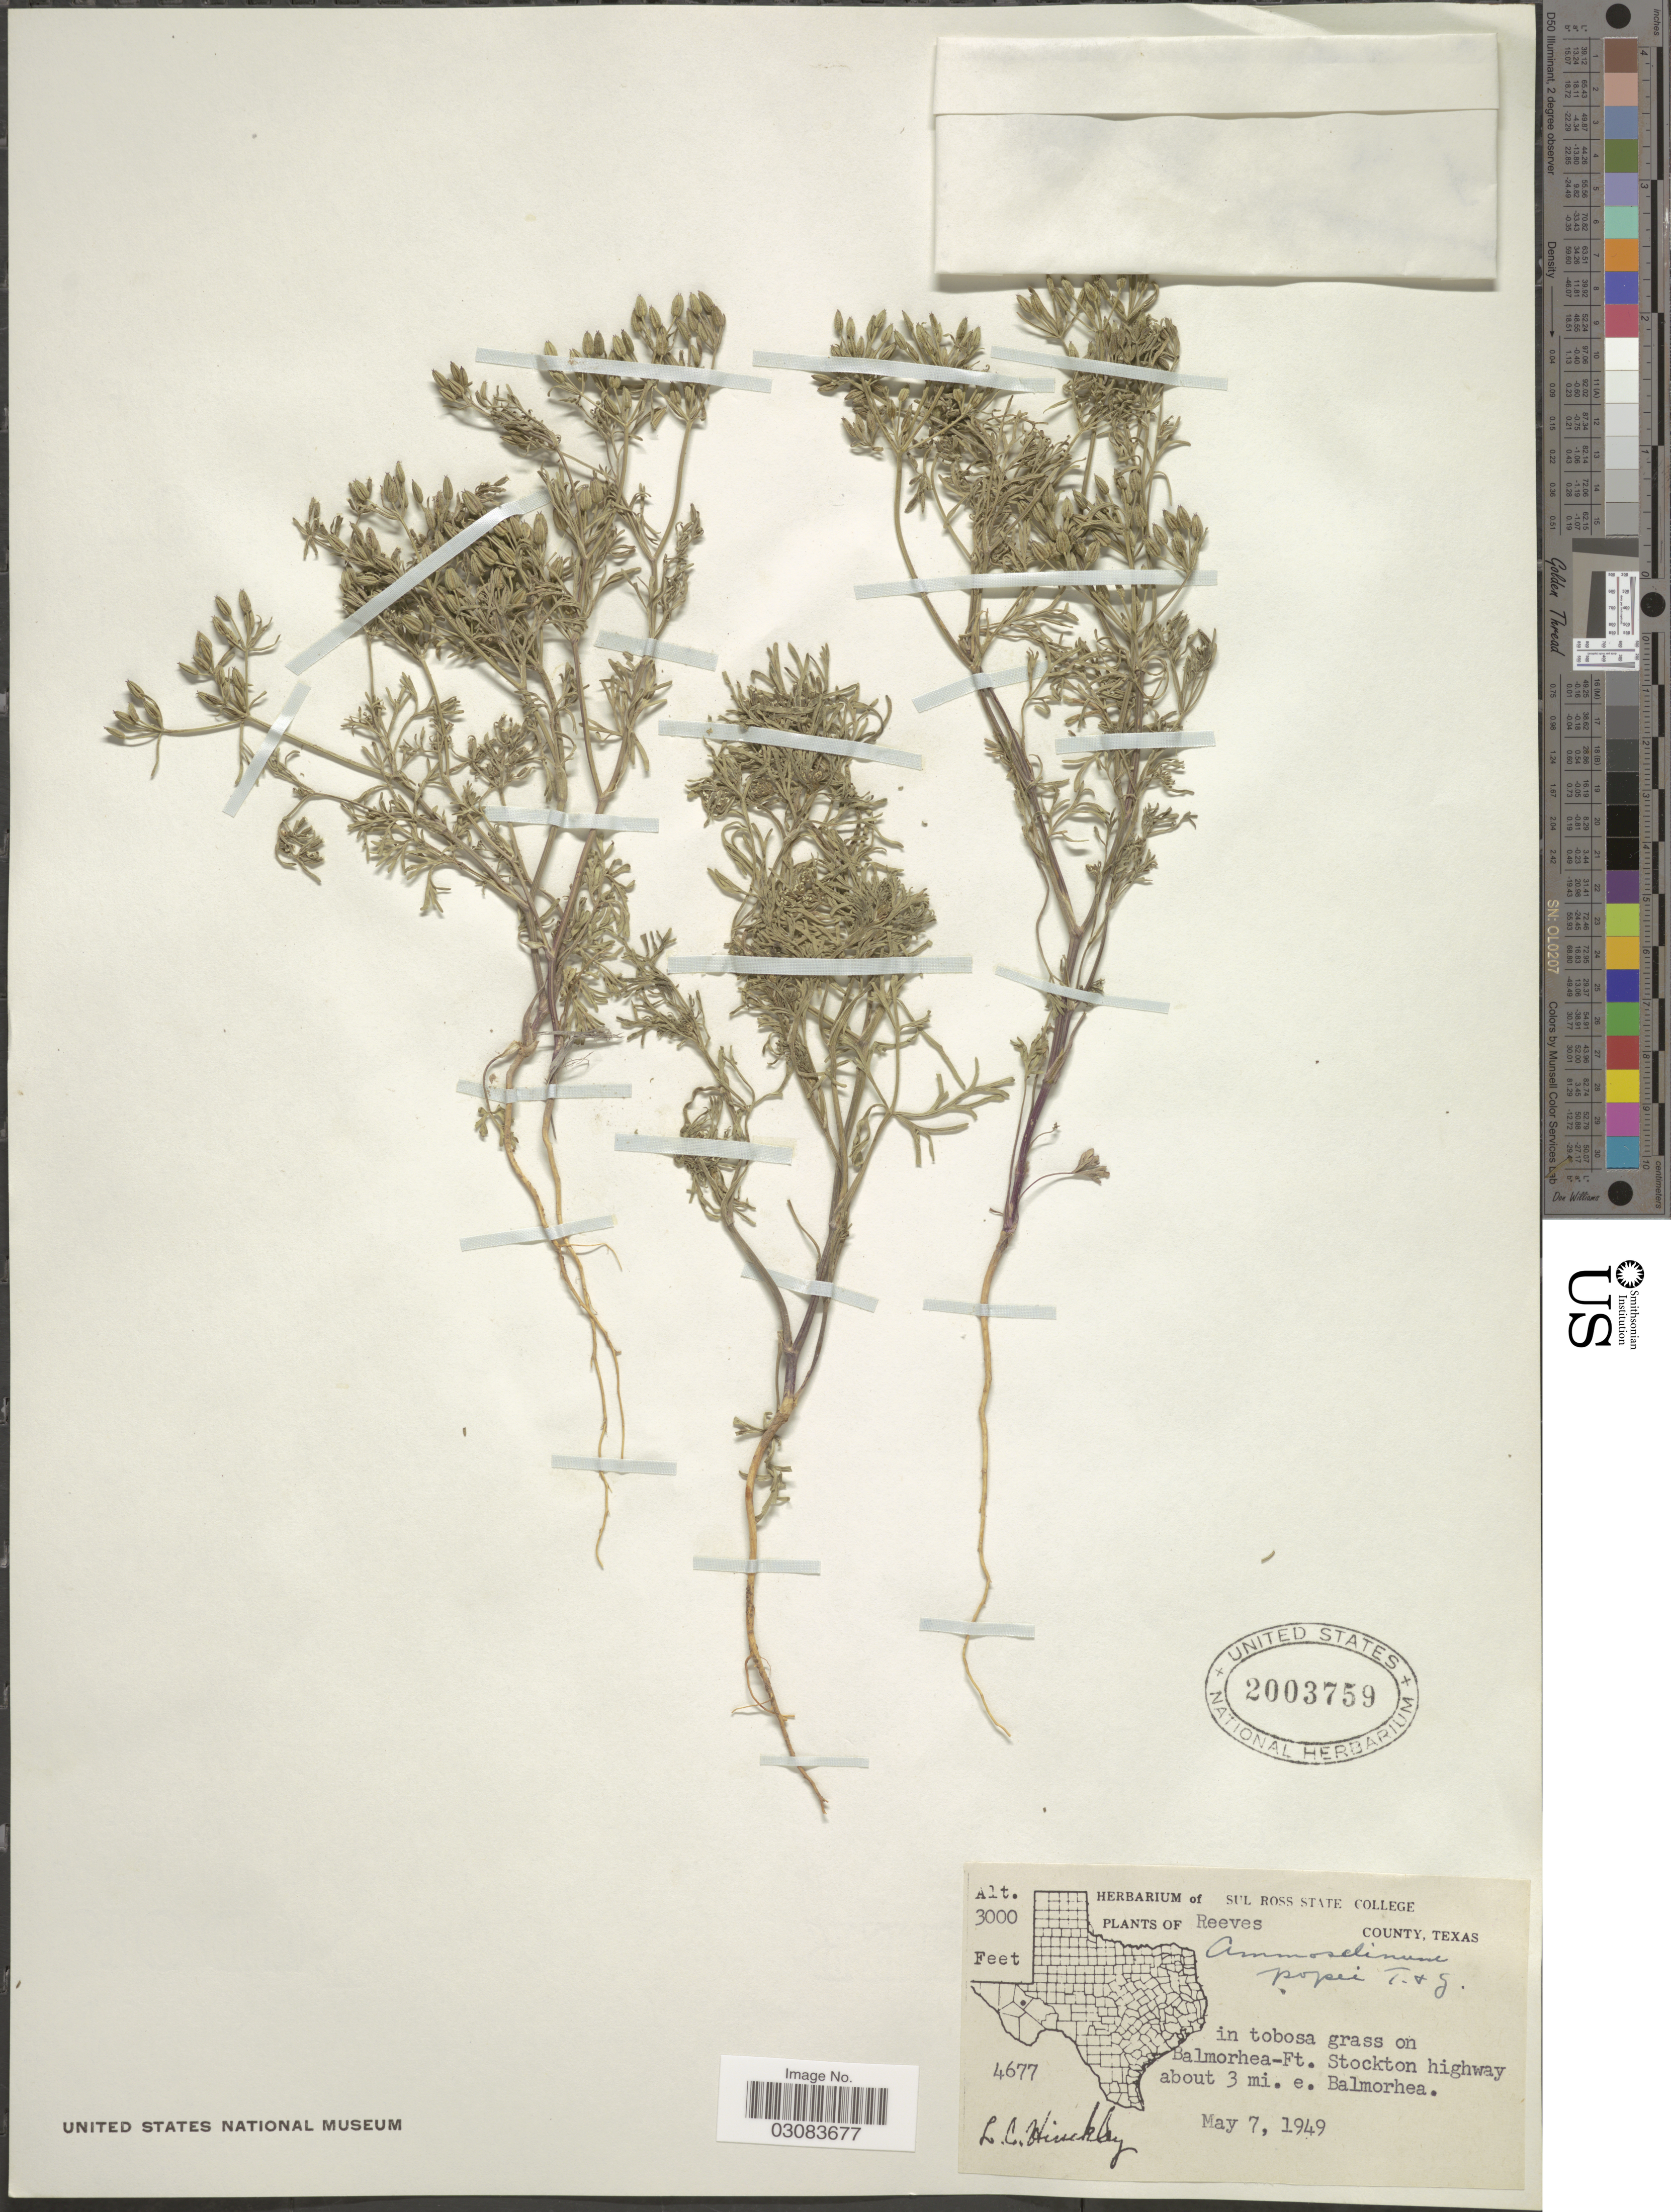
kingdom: Plantae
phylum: Tracheophyta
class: Magnoliopsida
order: Apiales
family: Apiaceae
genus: Ammoselinum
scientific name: Ammoselinum popei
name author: Torr. & A. Gray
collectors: L. Hinckley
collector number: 4677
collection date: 1949-05-07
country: United States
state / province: Texas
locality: Reeves County, in tobosa grass on Balmorhea-Ft. Stockton highway about 3 mi. e. Balmorhea.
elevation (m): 914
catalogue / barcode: US 2003759